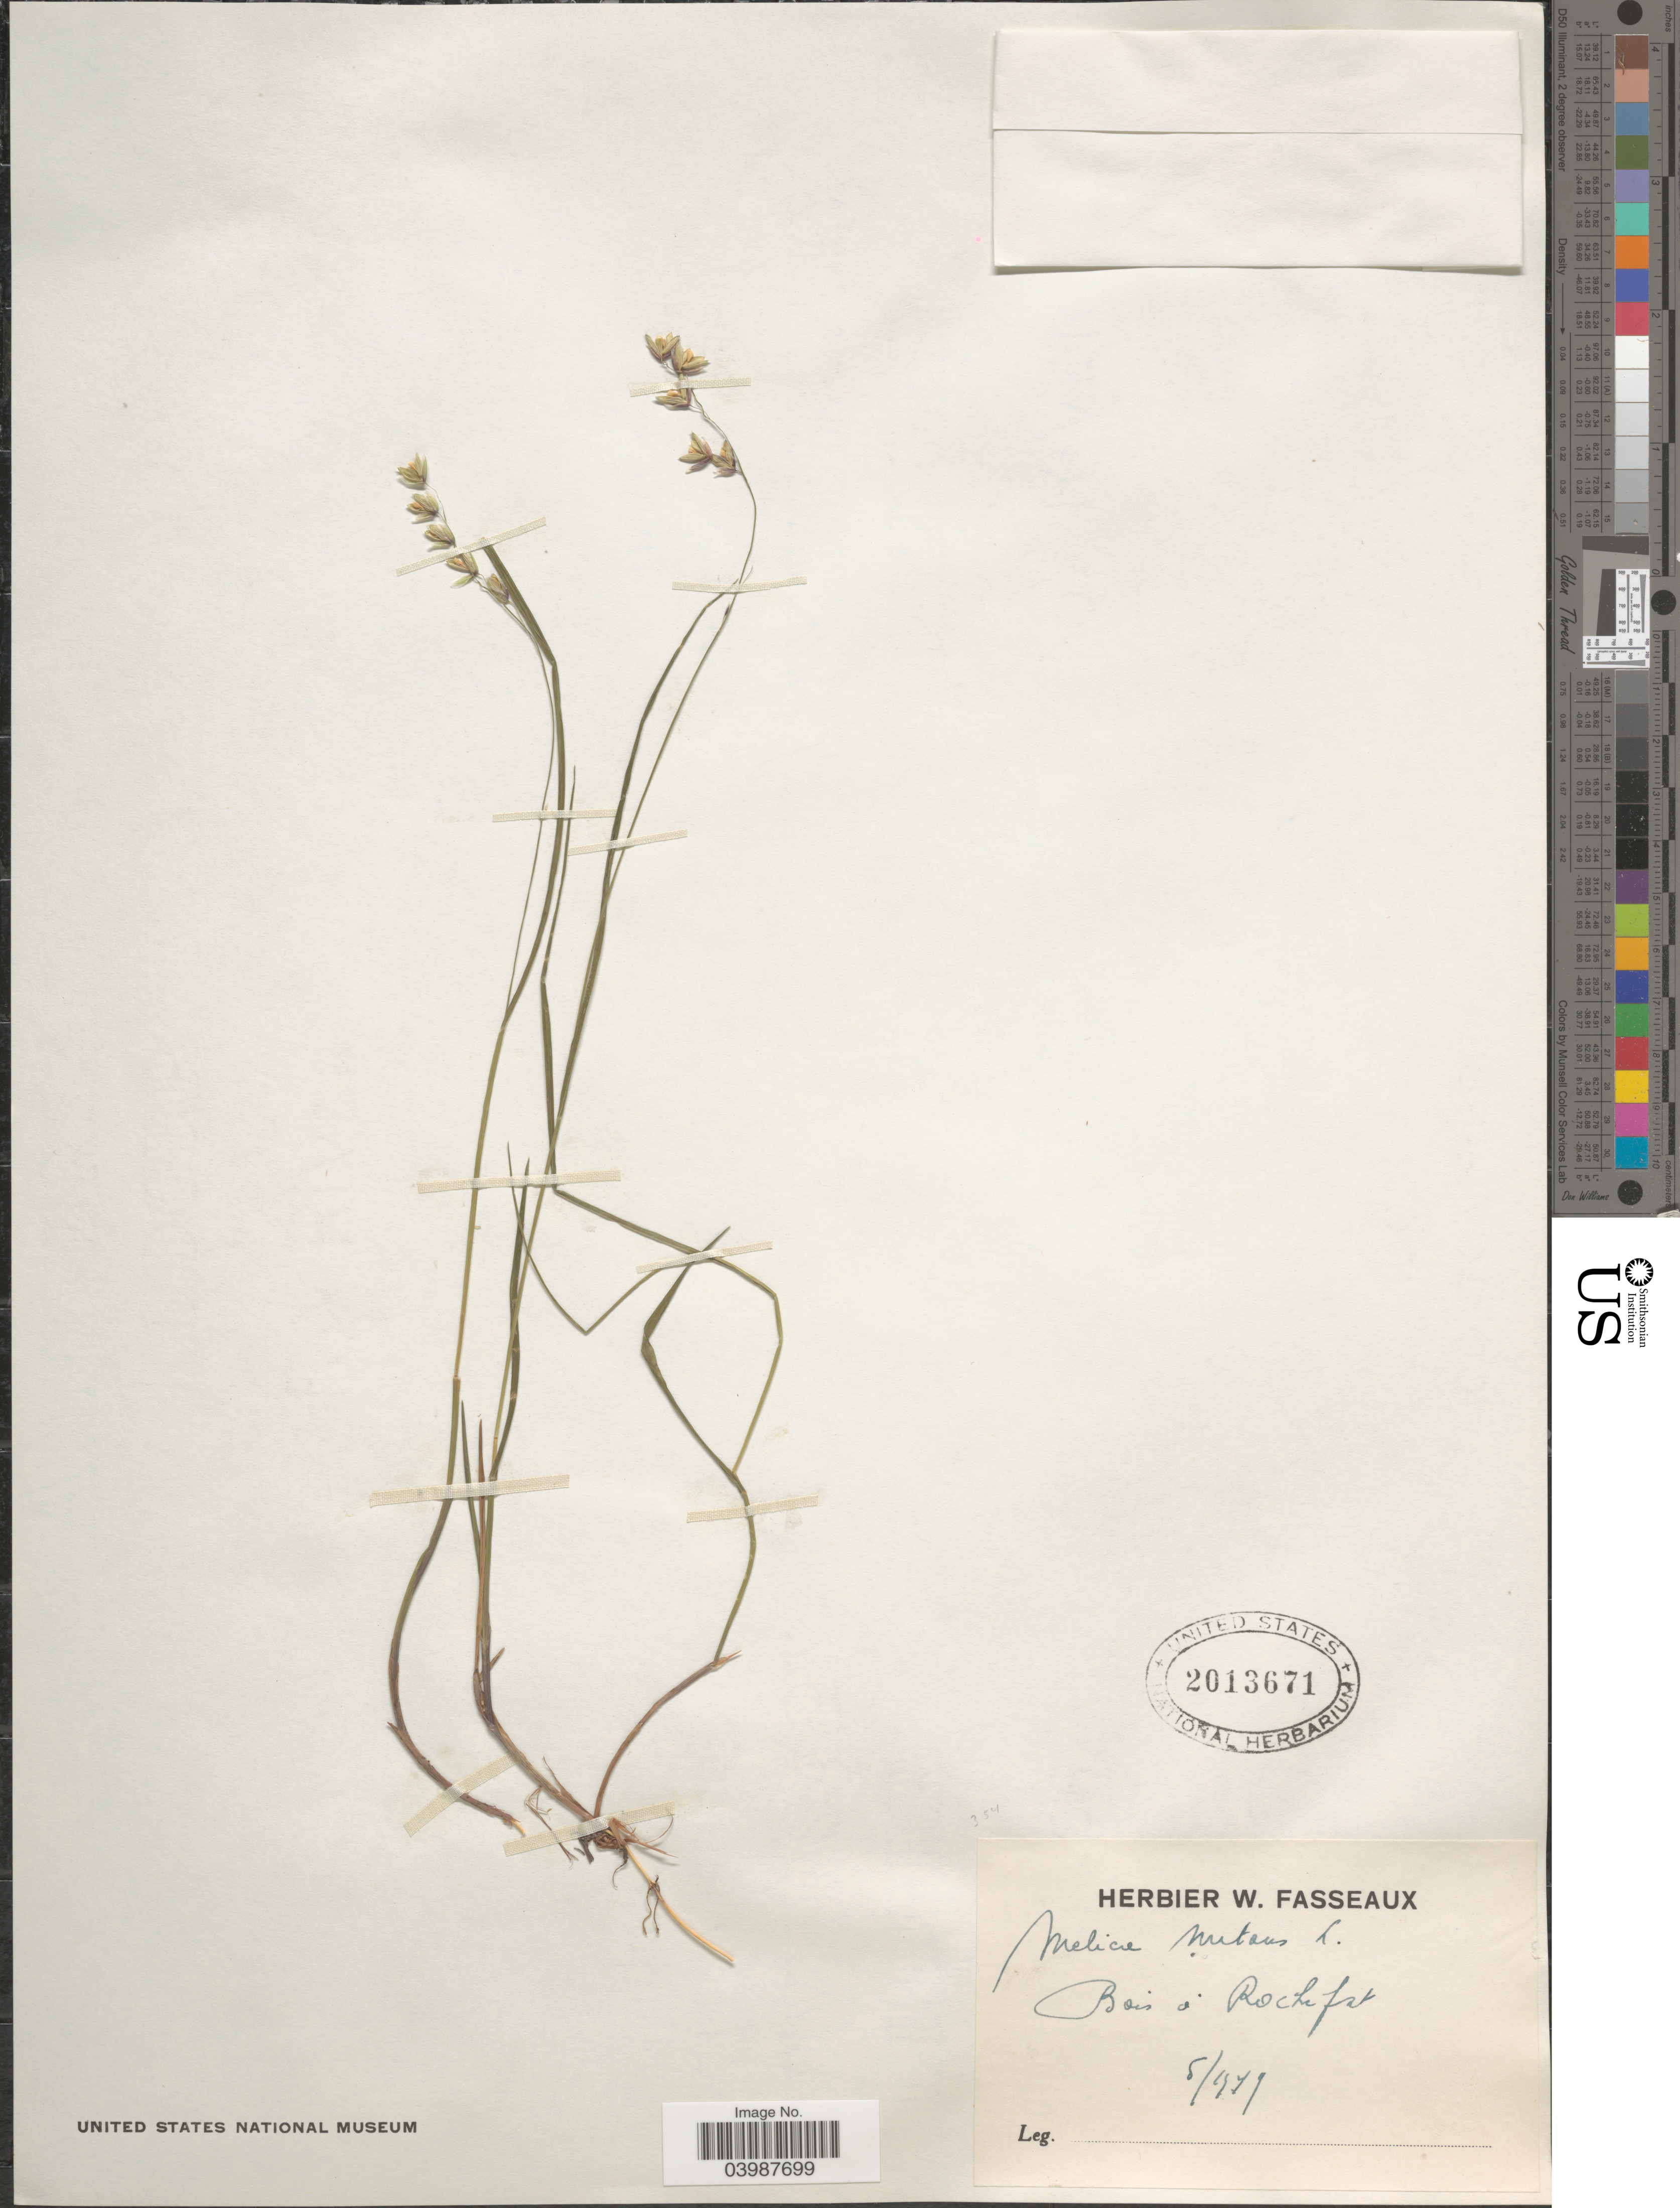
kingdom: Plantae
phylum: Tracheophyta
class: Liliopsida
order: Poales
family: Poaceae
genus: Melica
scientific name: Melica nutans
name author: L.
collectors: Ex herb. W. Fasseaux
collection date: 1979-05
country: France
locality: Bois o. Rochefort.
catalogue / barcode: US 2013671